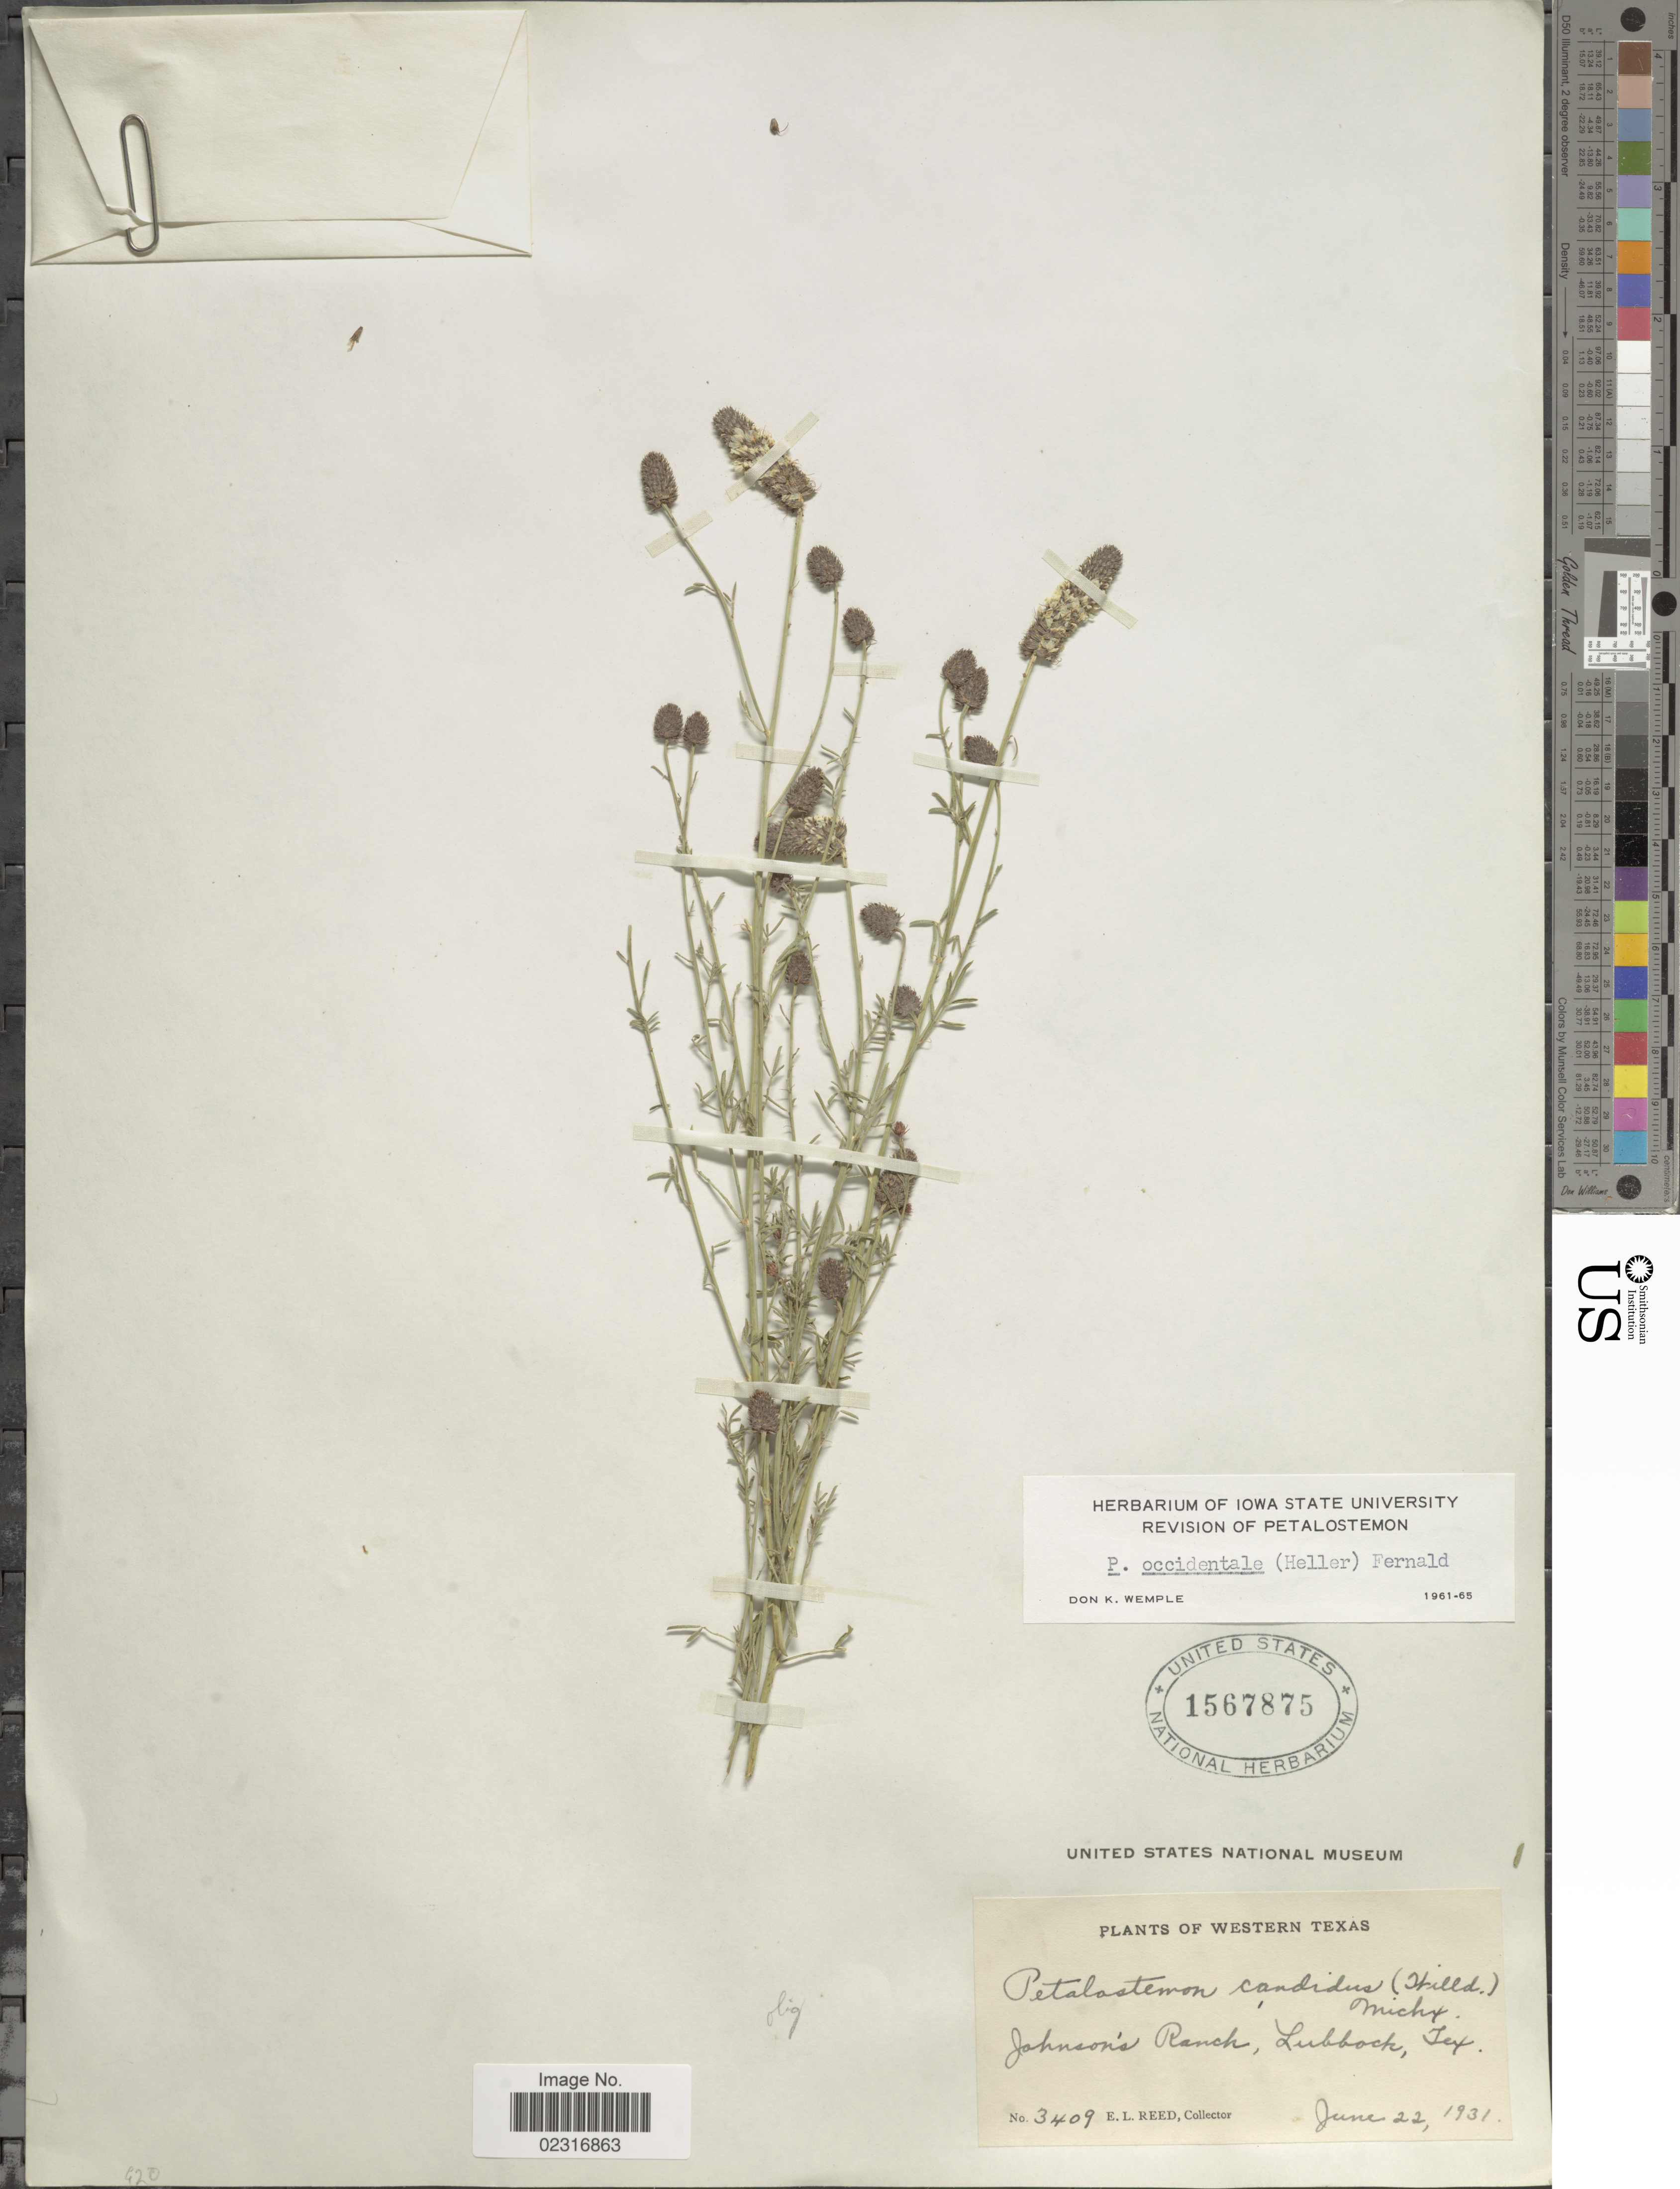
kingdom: Plantae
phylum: Tracheophyta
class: Magnoliopsida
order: Fabales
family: Fabaceae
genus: Dalea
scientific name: Dalea candida var. oligophylla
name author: (Torr) Shinners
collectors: E. Reed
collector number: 3409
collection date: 1931-06-22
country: United States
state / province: Texas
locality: Western Texas. Johnson's Ranch, Lubbock, Tex.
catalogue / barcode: US 1567875